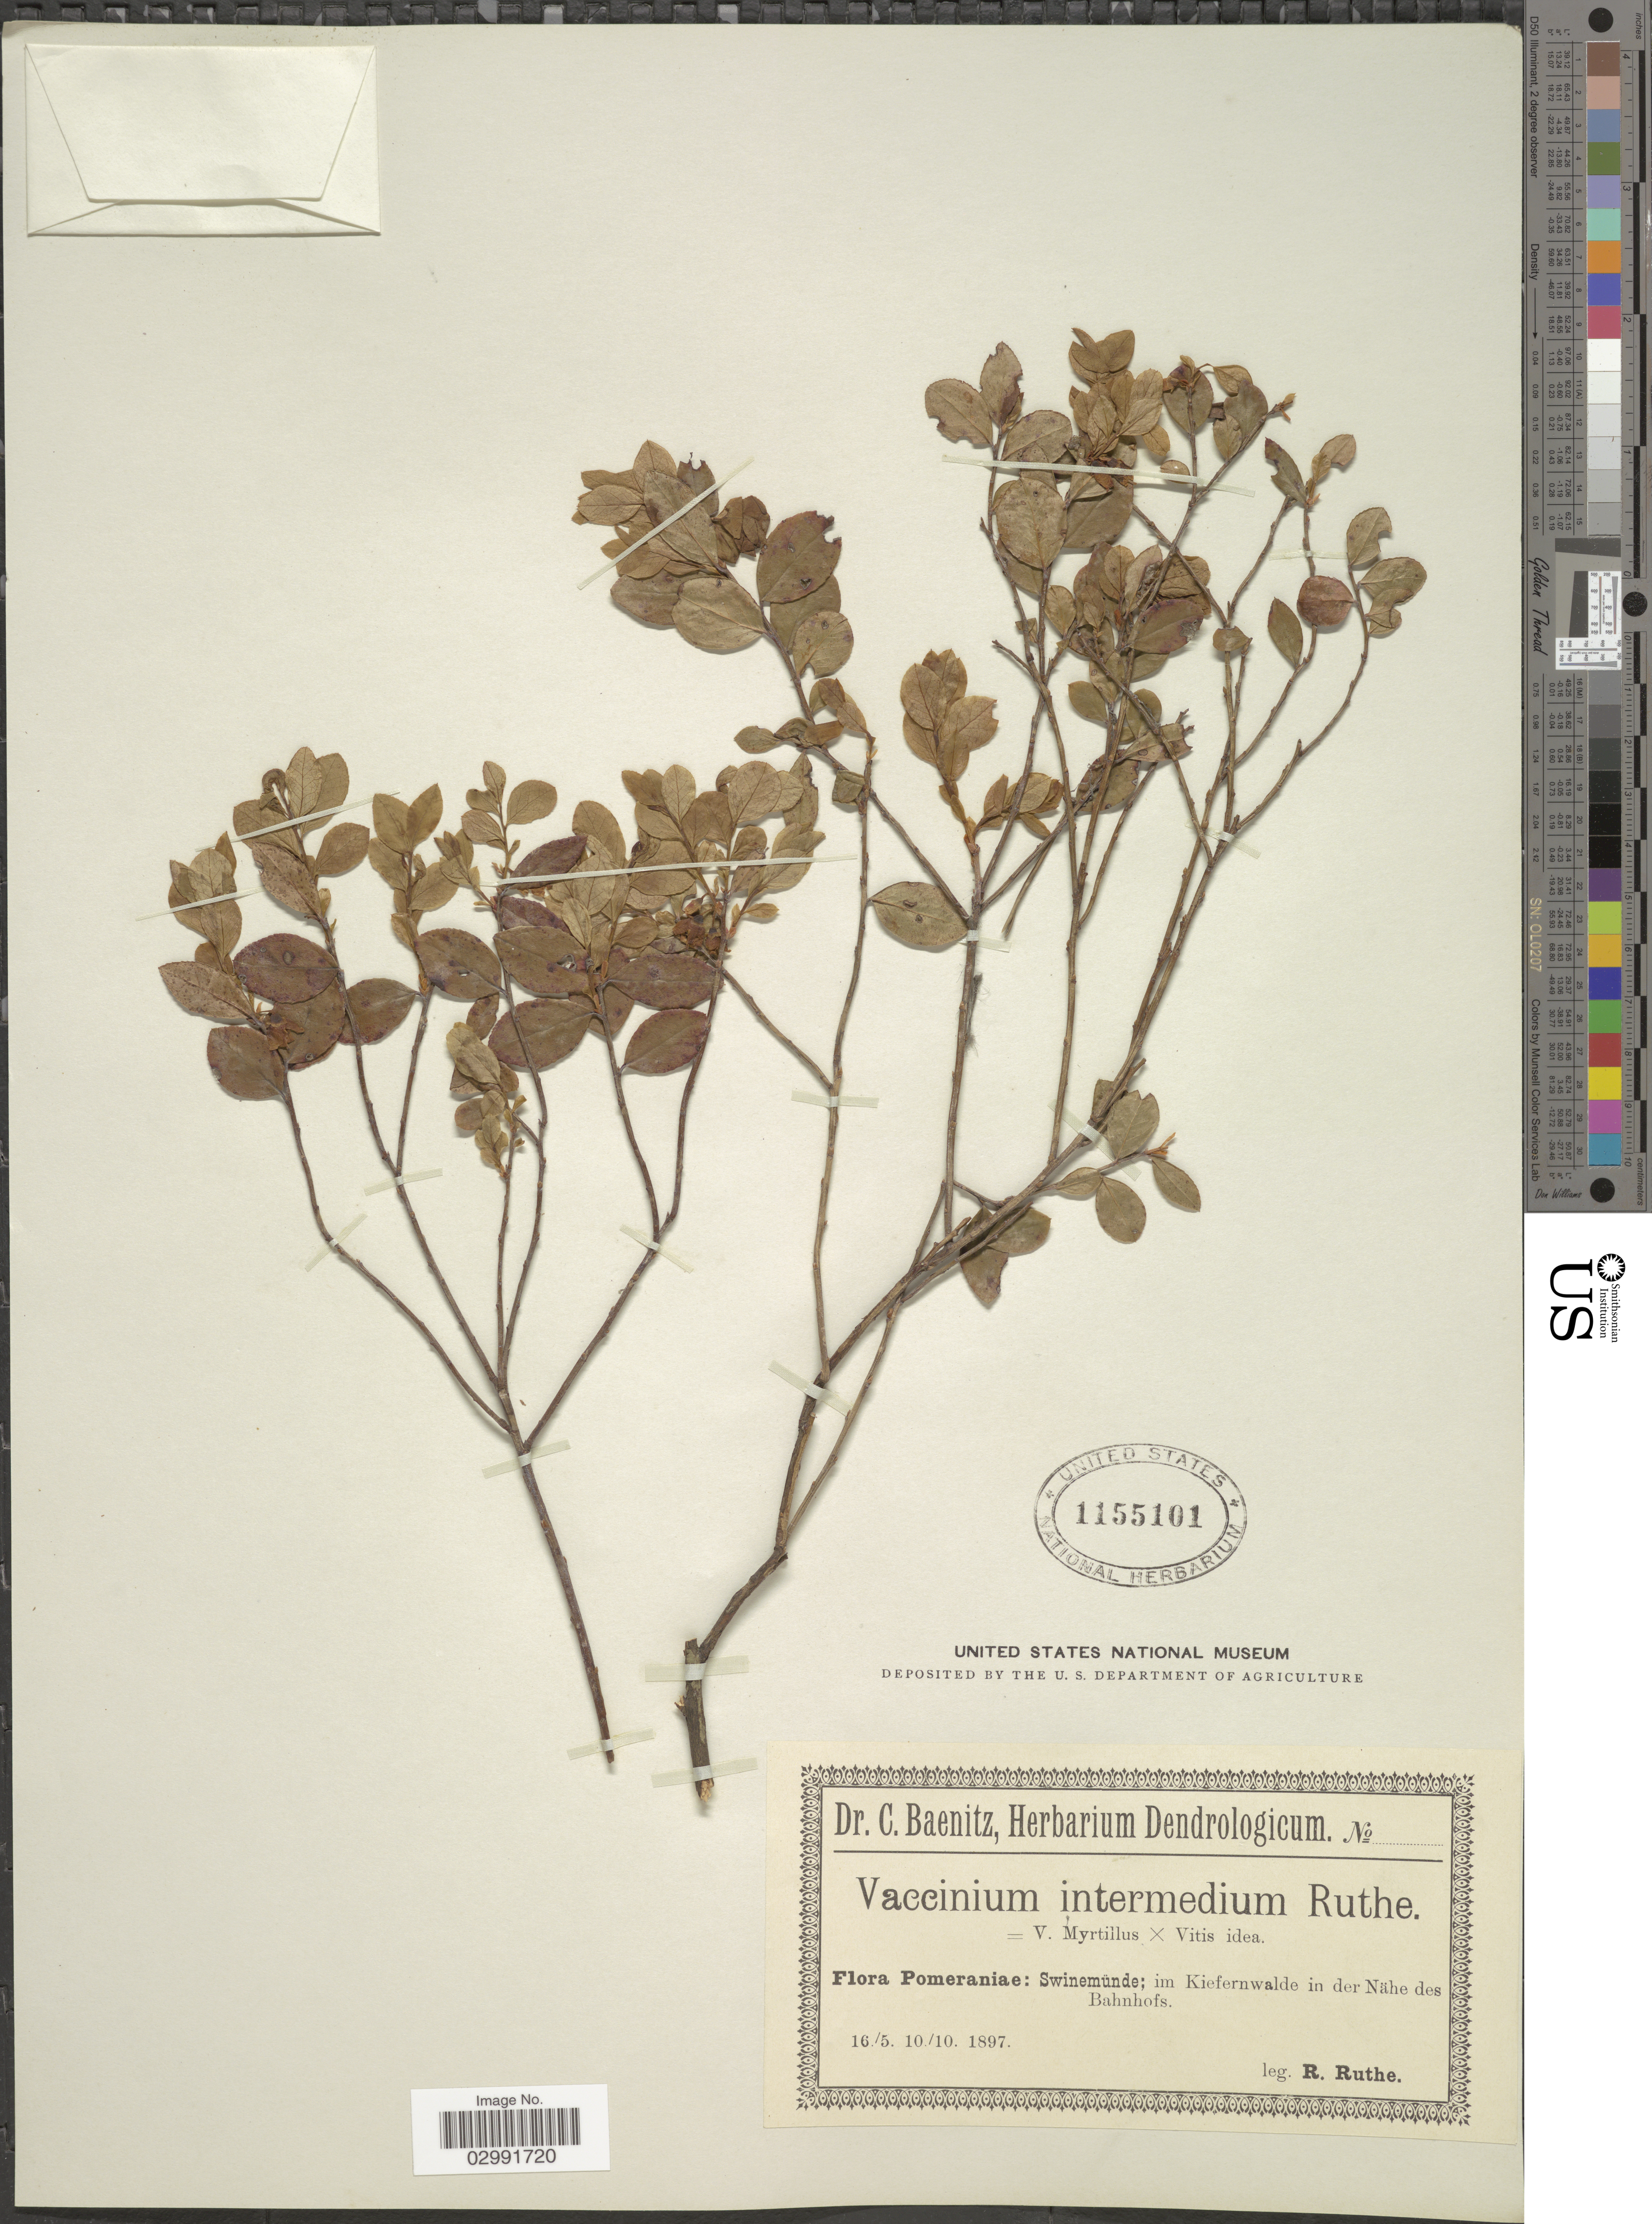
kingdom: Plantae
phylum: Tracheophyta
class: Magnoliopsida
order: Ericales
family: Ericaceae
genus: Vaccinium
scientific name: Vaccinium x intermedium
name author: Ruthe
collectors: R. Ruthe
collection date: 1897-05-16/1897-10-10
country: Poland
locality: Pomeraniae: Swinemünde; im Kiefernwalde in der Nähe des Bahnhofs.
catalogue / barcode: US 1155101